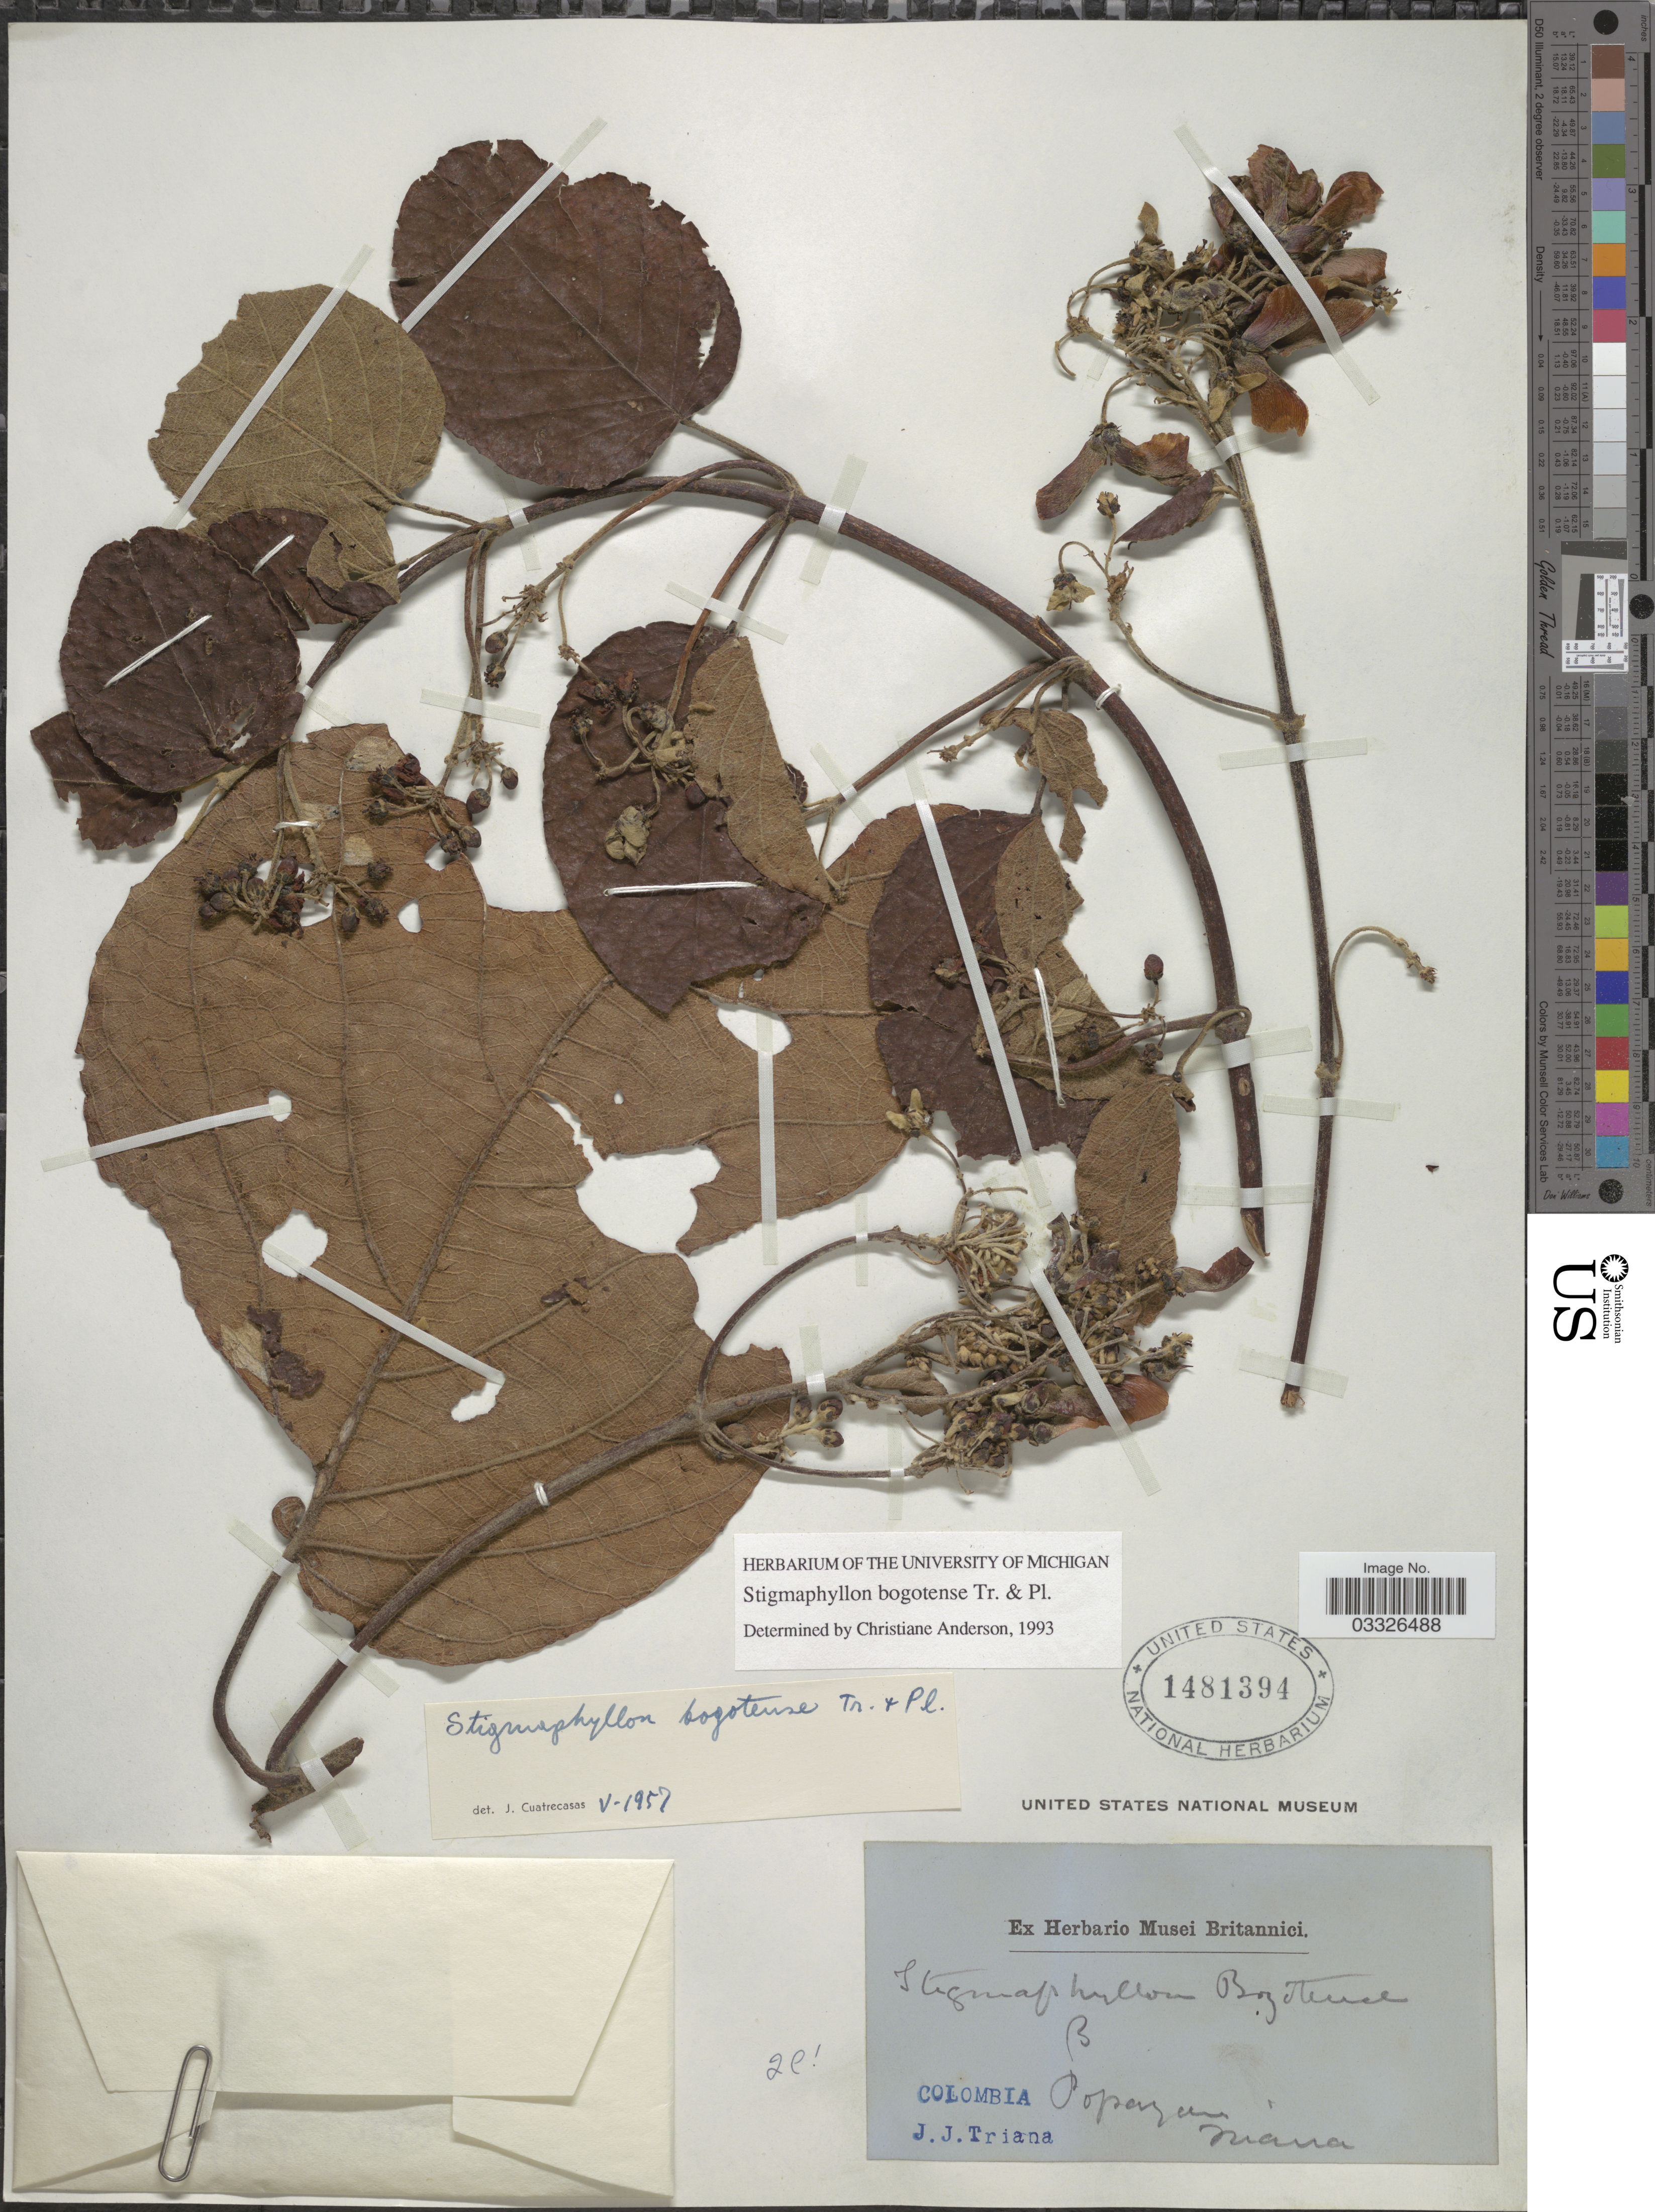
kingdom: Plantae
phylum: Tracheophyta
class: Magnoliopsida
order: Malpighiales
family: Malpighiaceae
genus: Stigmaphyllon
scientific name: Stigmaphyllon bogotense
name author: Triana & Planch.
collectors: J. J. Triana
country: Colombia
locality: Popayan.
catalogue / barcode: US 1481394